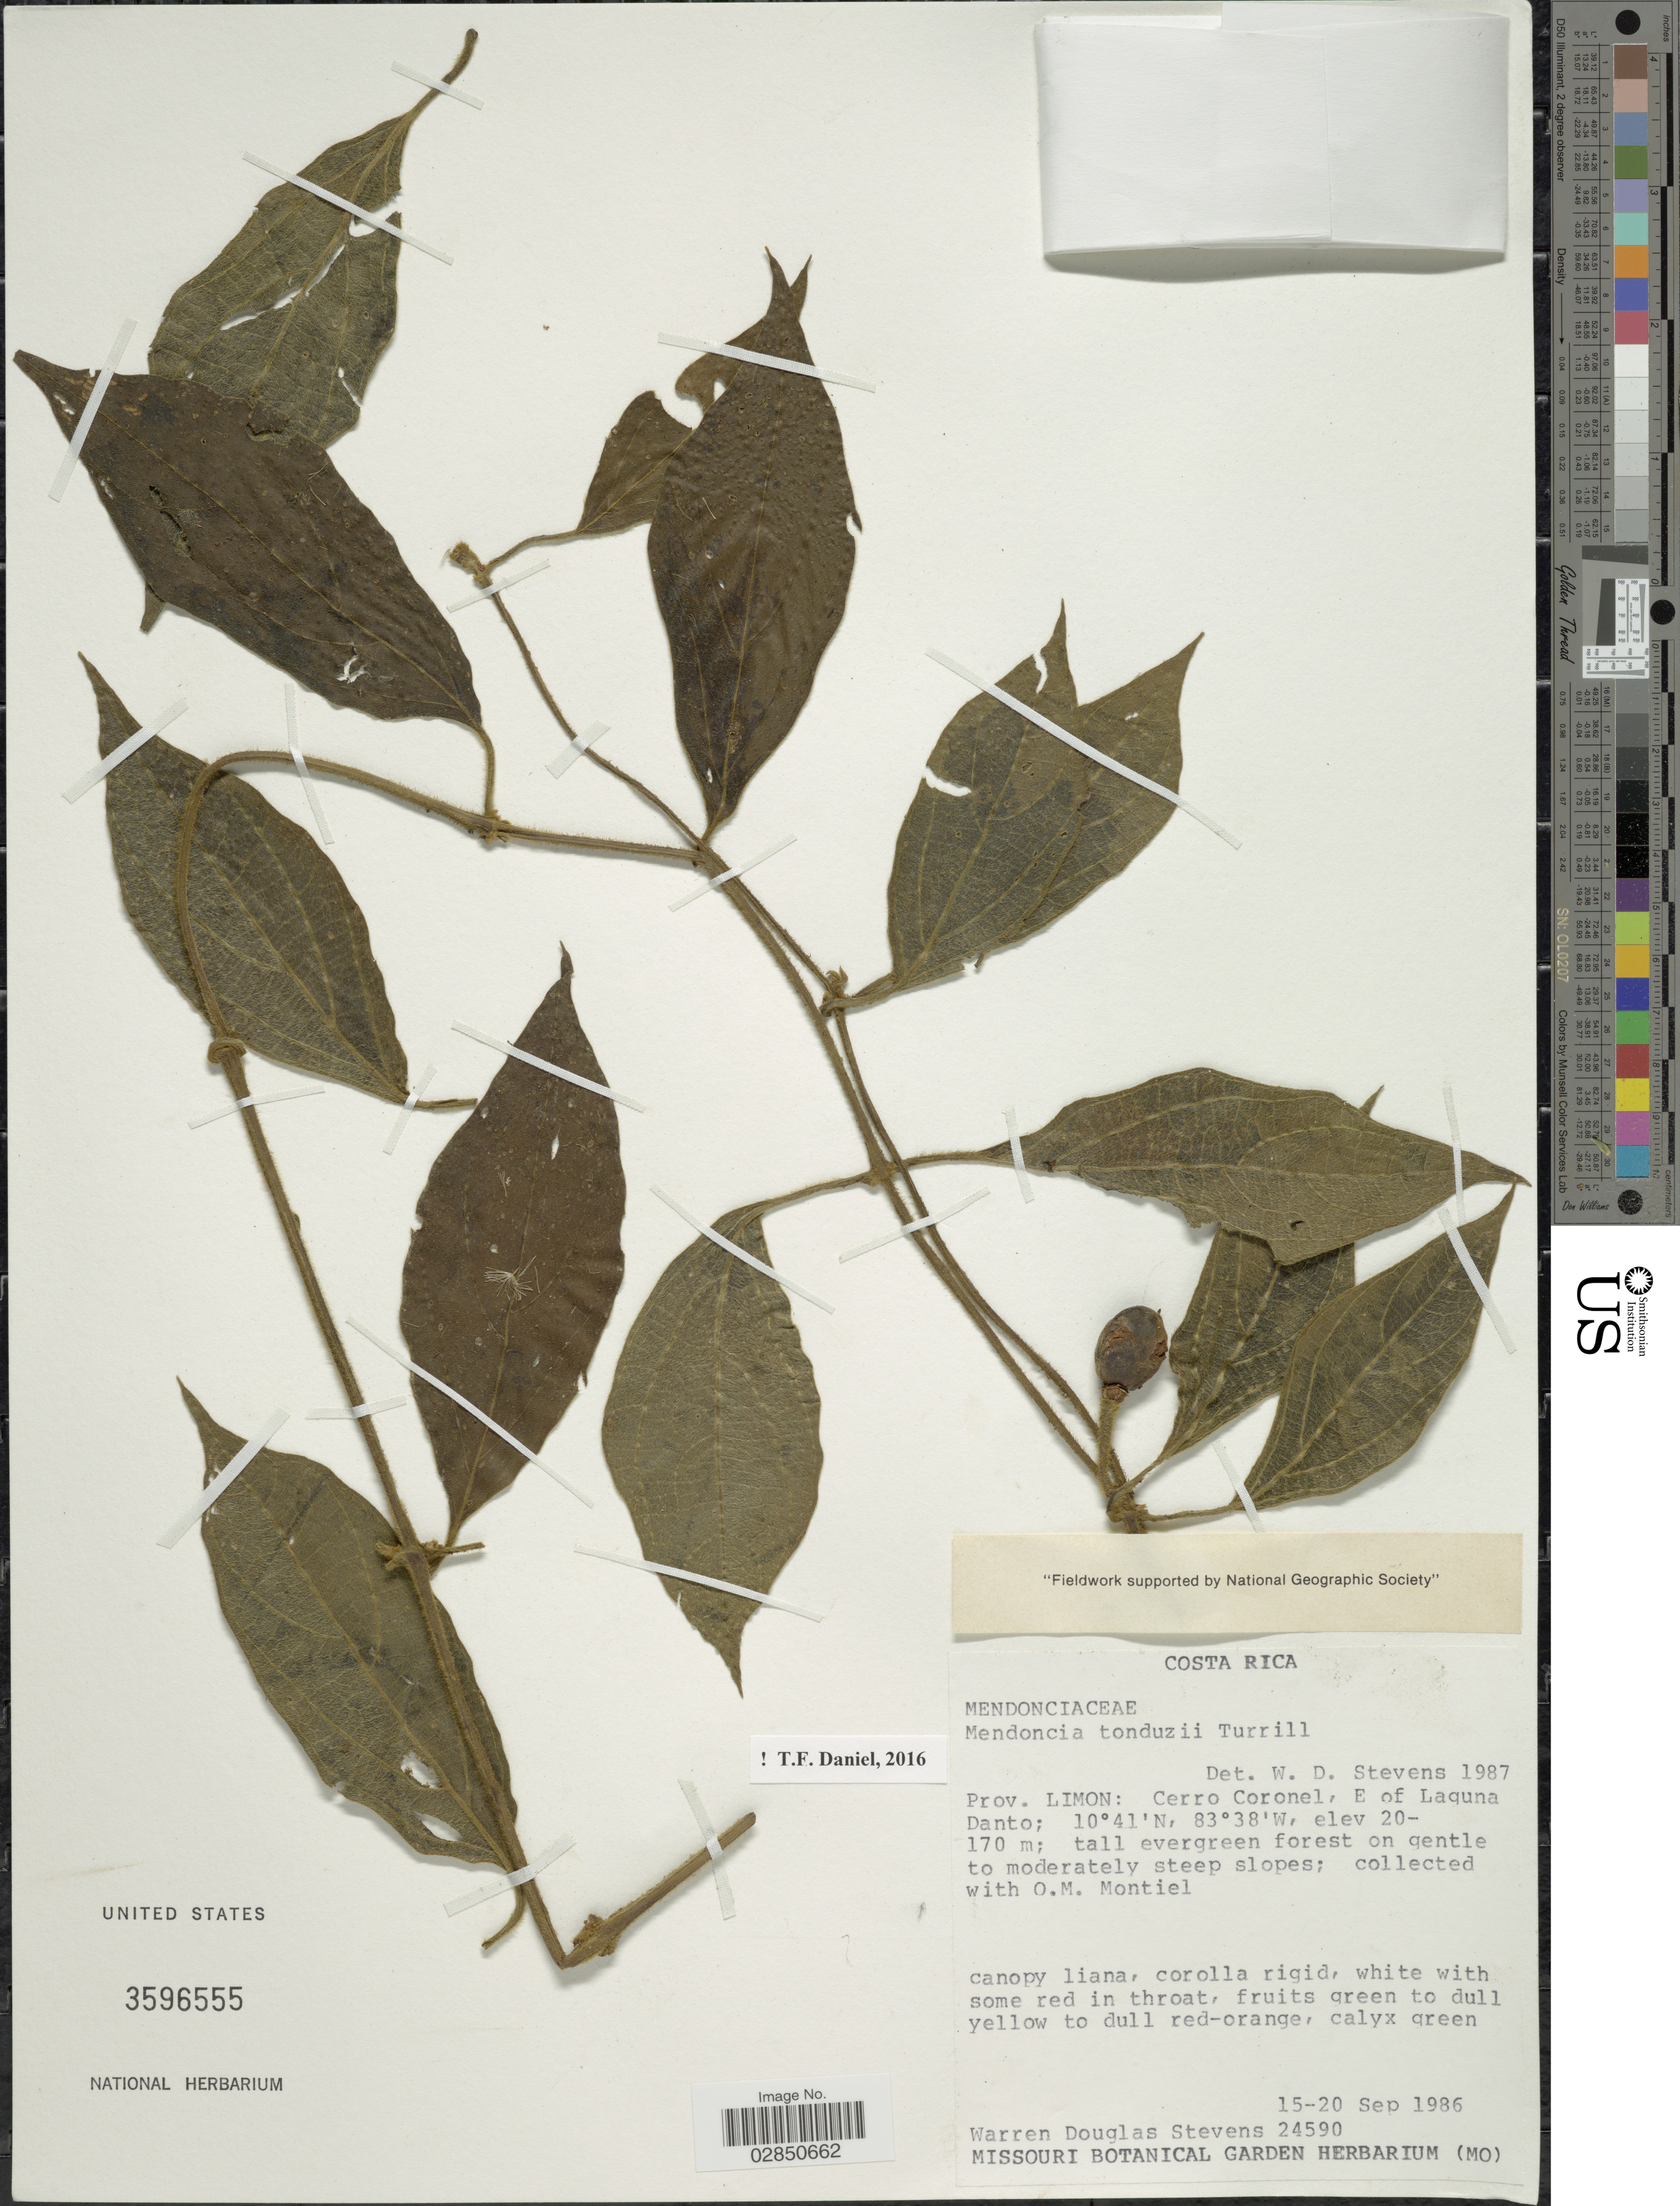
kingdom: Plantae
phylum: Tracheophyta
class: Magnoliopsida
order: Lamiales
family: Acanthaceae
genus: Mendoncia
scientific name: Mendoncia tonduzii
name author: Turrill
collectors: W. D. Stevens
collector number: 24590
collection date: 1986-09-15/1986-09-20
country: Costa Rica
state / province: Limón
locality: Prov. Limon: Cerro Coronel, E of Laguna Danto.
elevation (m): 20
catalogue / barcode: US 3596555